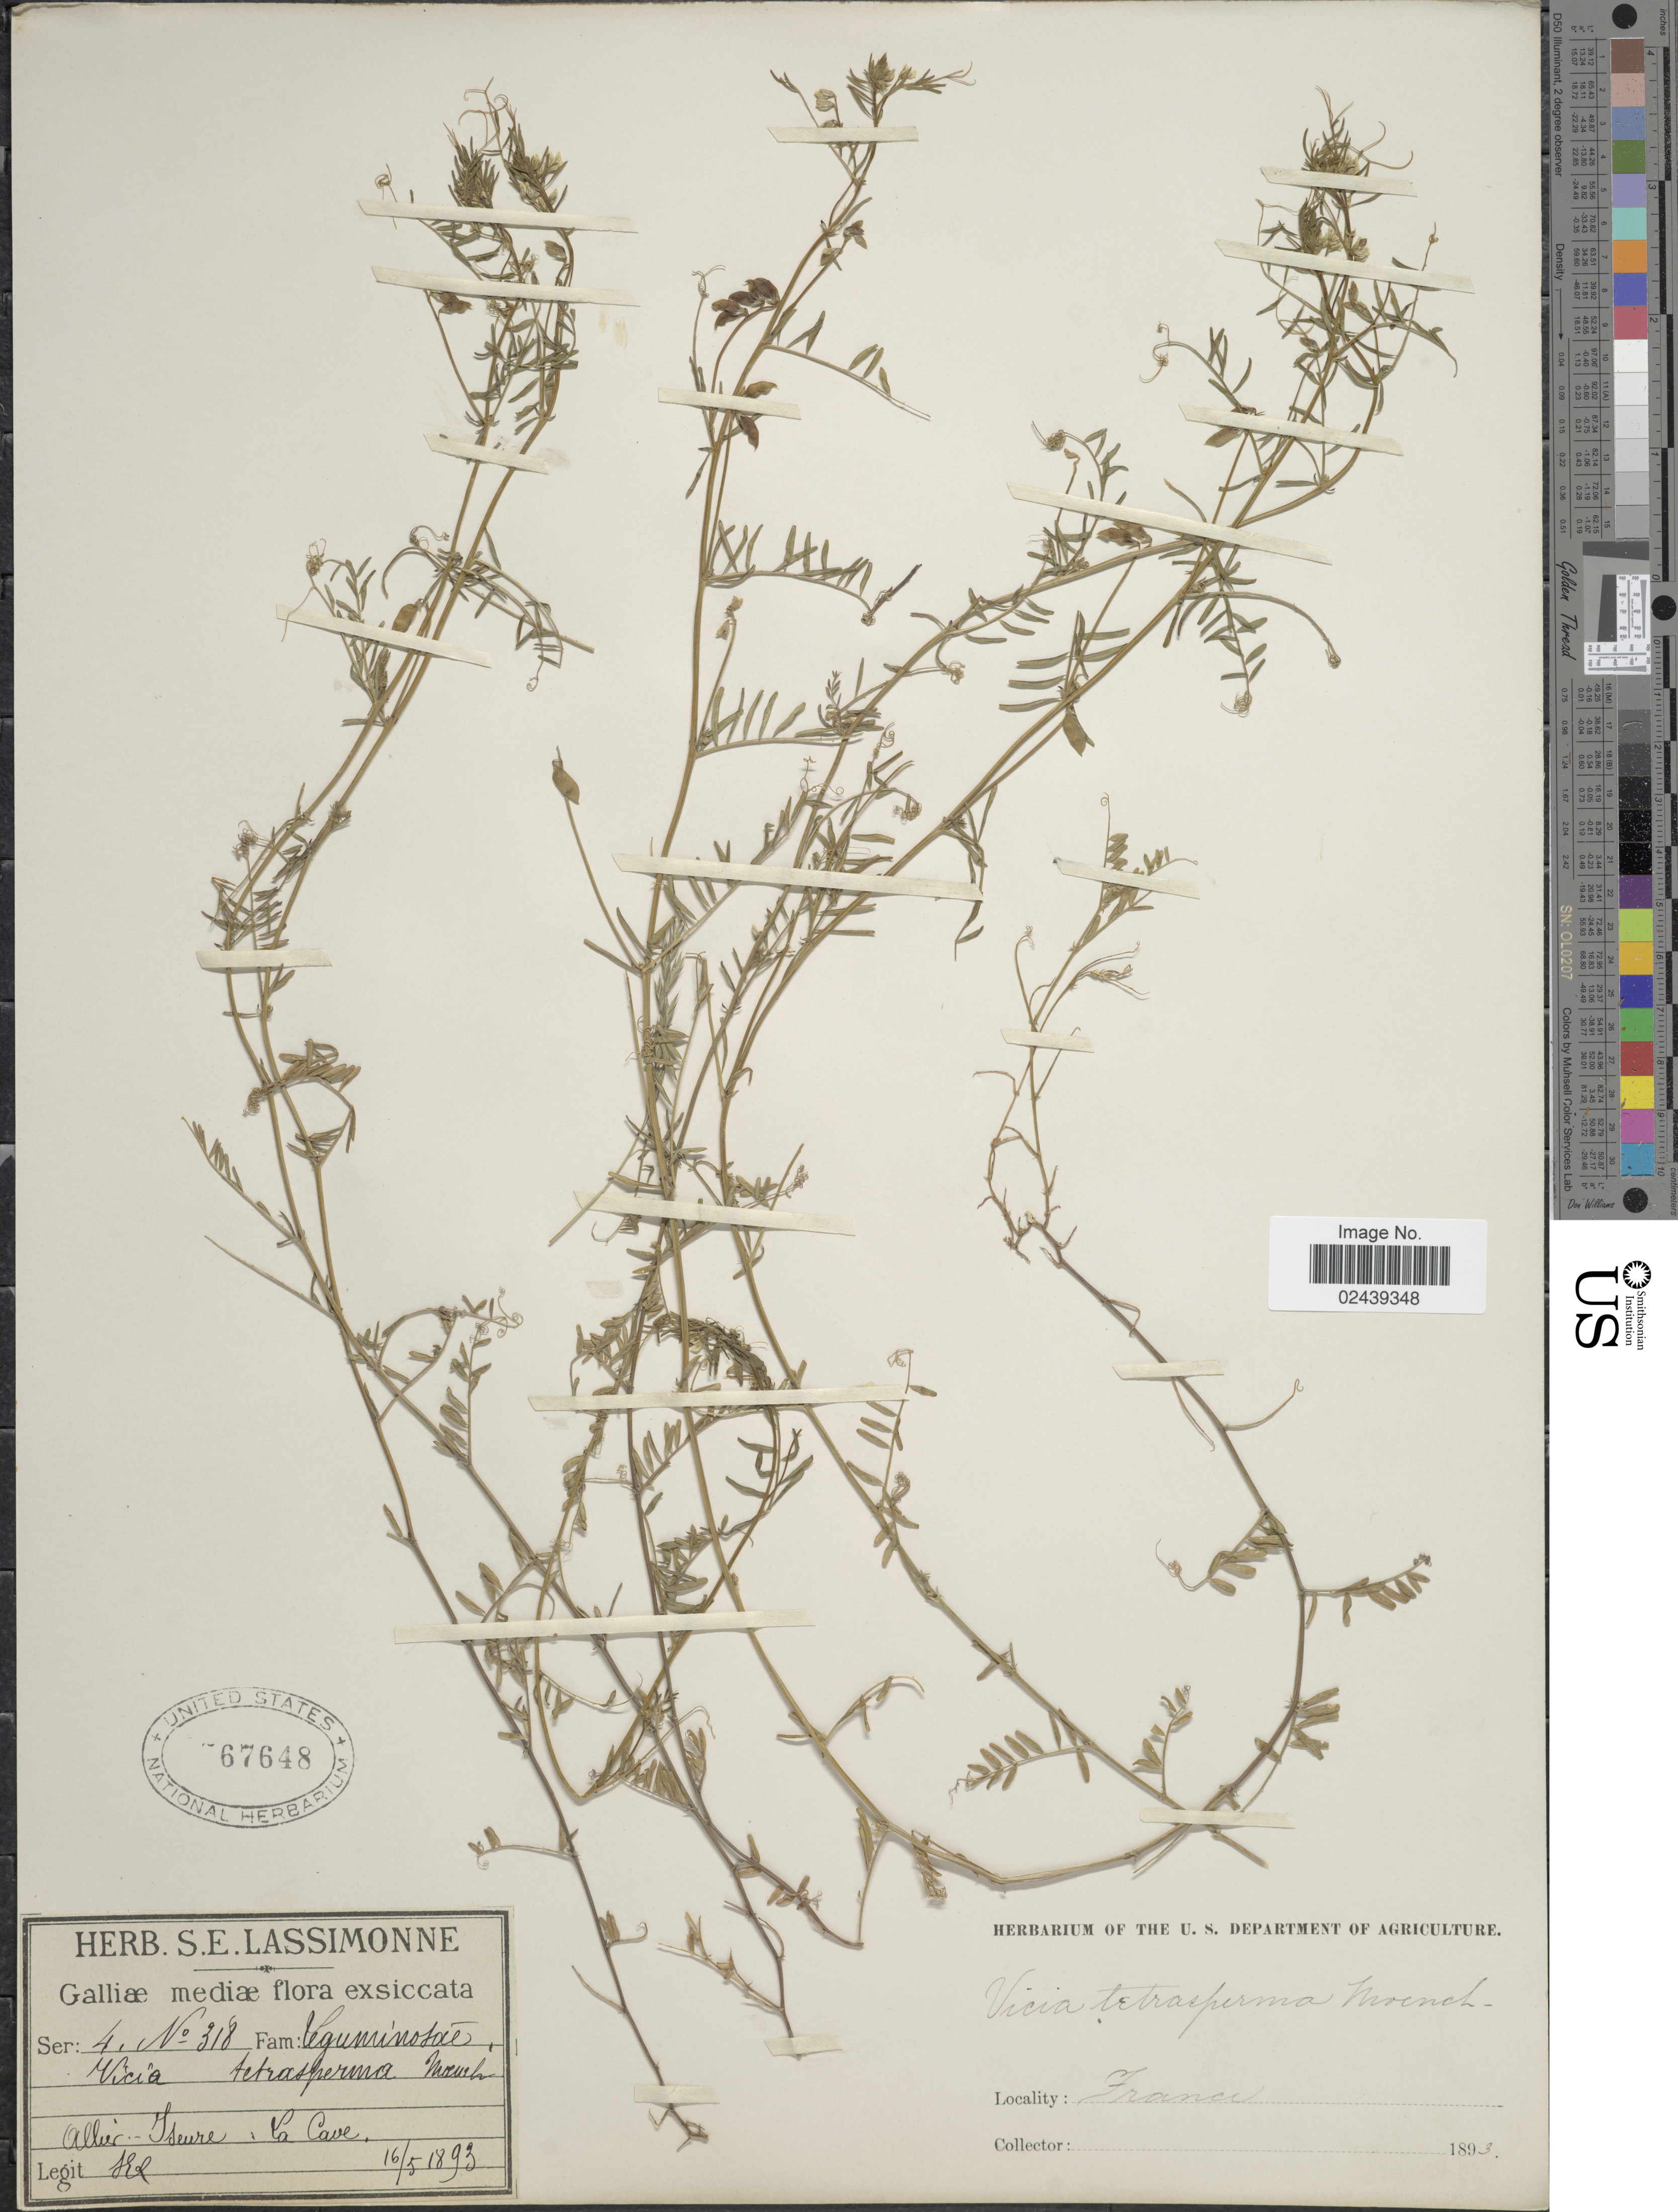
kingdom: Plantae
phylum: Tracheophyta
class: Magnoliopsida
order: Fabales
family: Fabaceae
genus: Vicia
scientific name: Vicia tetrasperma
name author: (L.) Schreb.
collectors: S. Lassimonne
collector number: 318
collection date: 1893-05-16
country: France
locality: Allier Iseure, La Cave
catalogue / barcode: US 67648